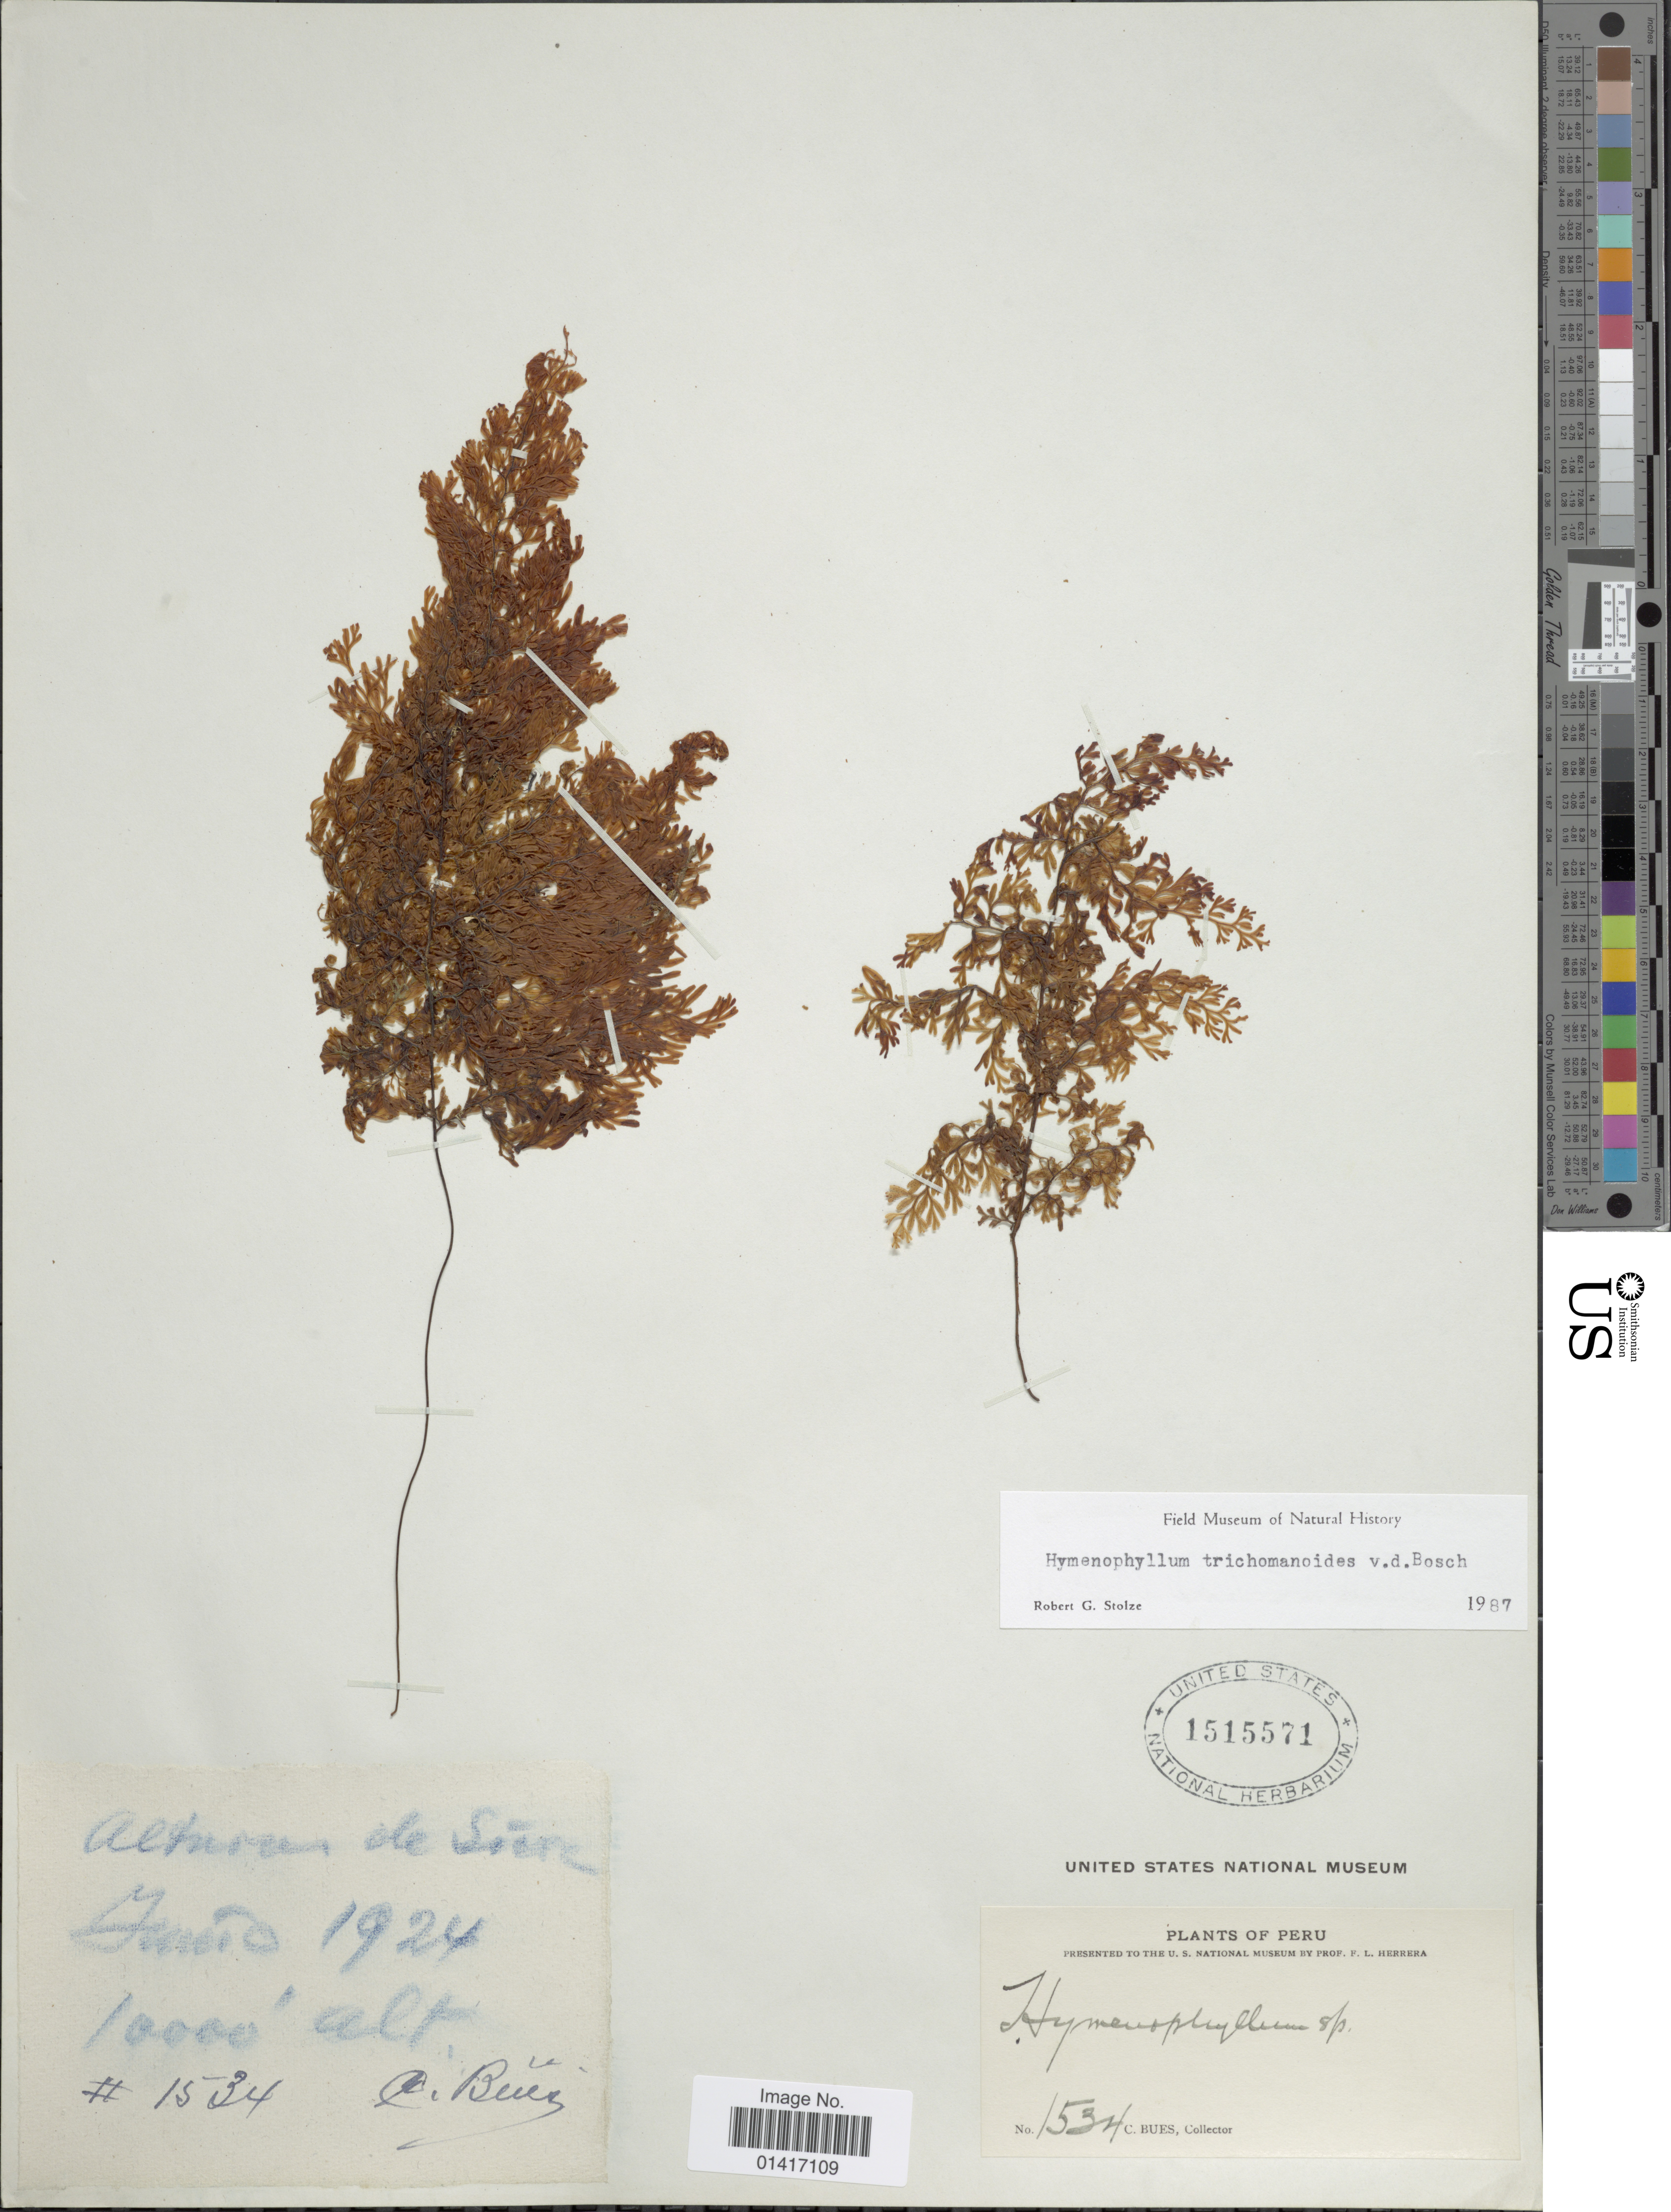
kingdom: Plantae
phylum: Tracheophyta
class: Polypodiopsida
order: Hymenophyllales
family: Hymenophyllaceae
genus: Hymenophyllum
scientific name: Hymenophyllum trichomanoides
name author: Bosch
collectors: C. Bues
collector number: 1534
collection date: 1924-06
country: Peru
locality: Alturas de Sicre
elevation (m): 3048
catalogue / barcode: US 1515571